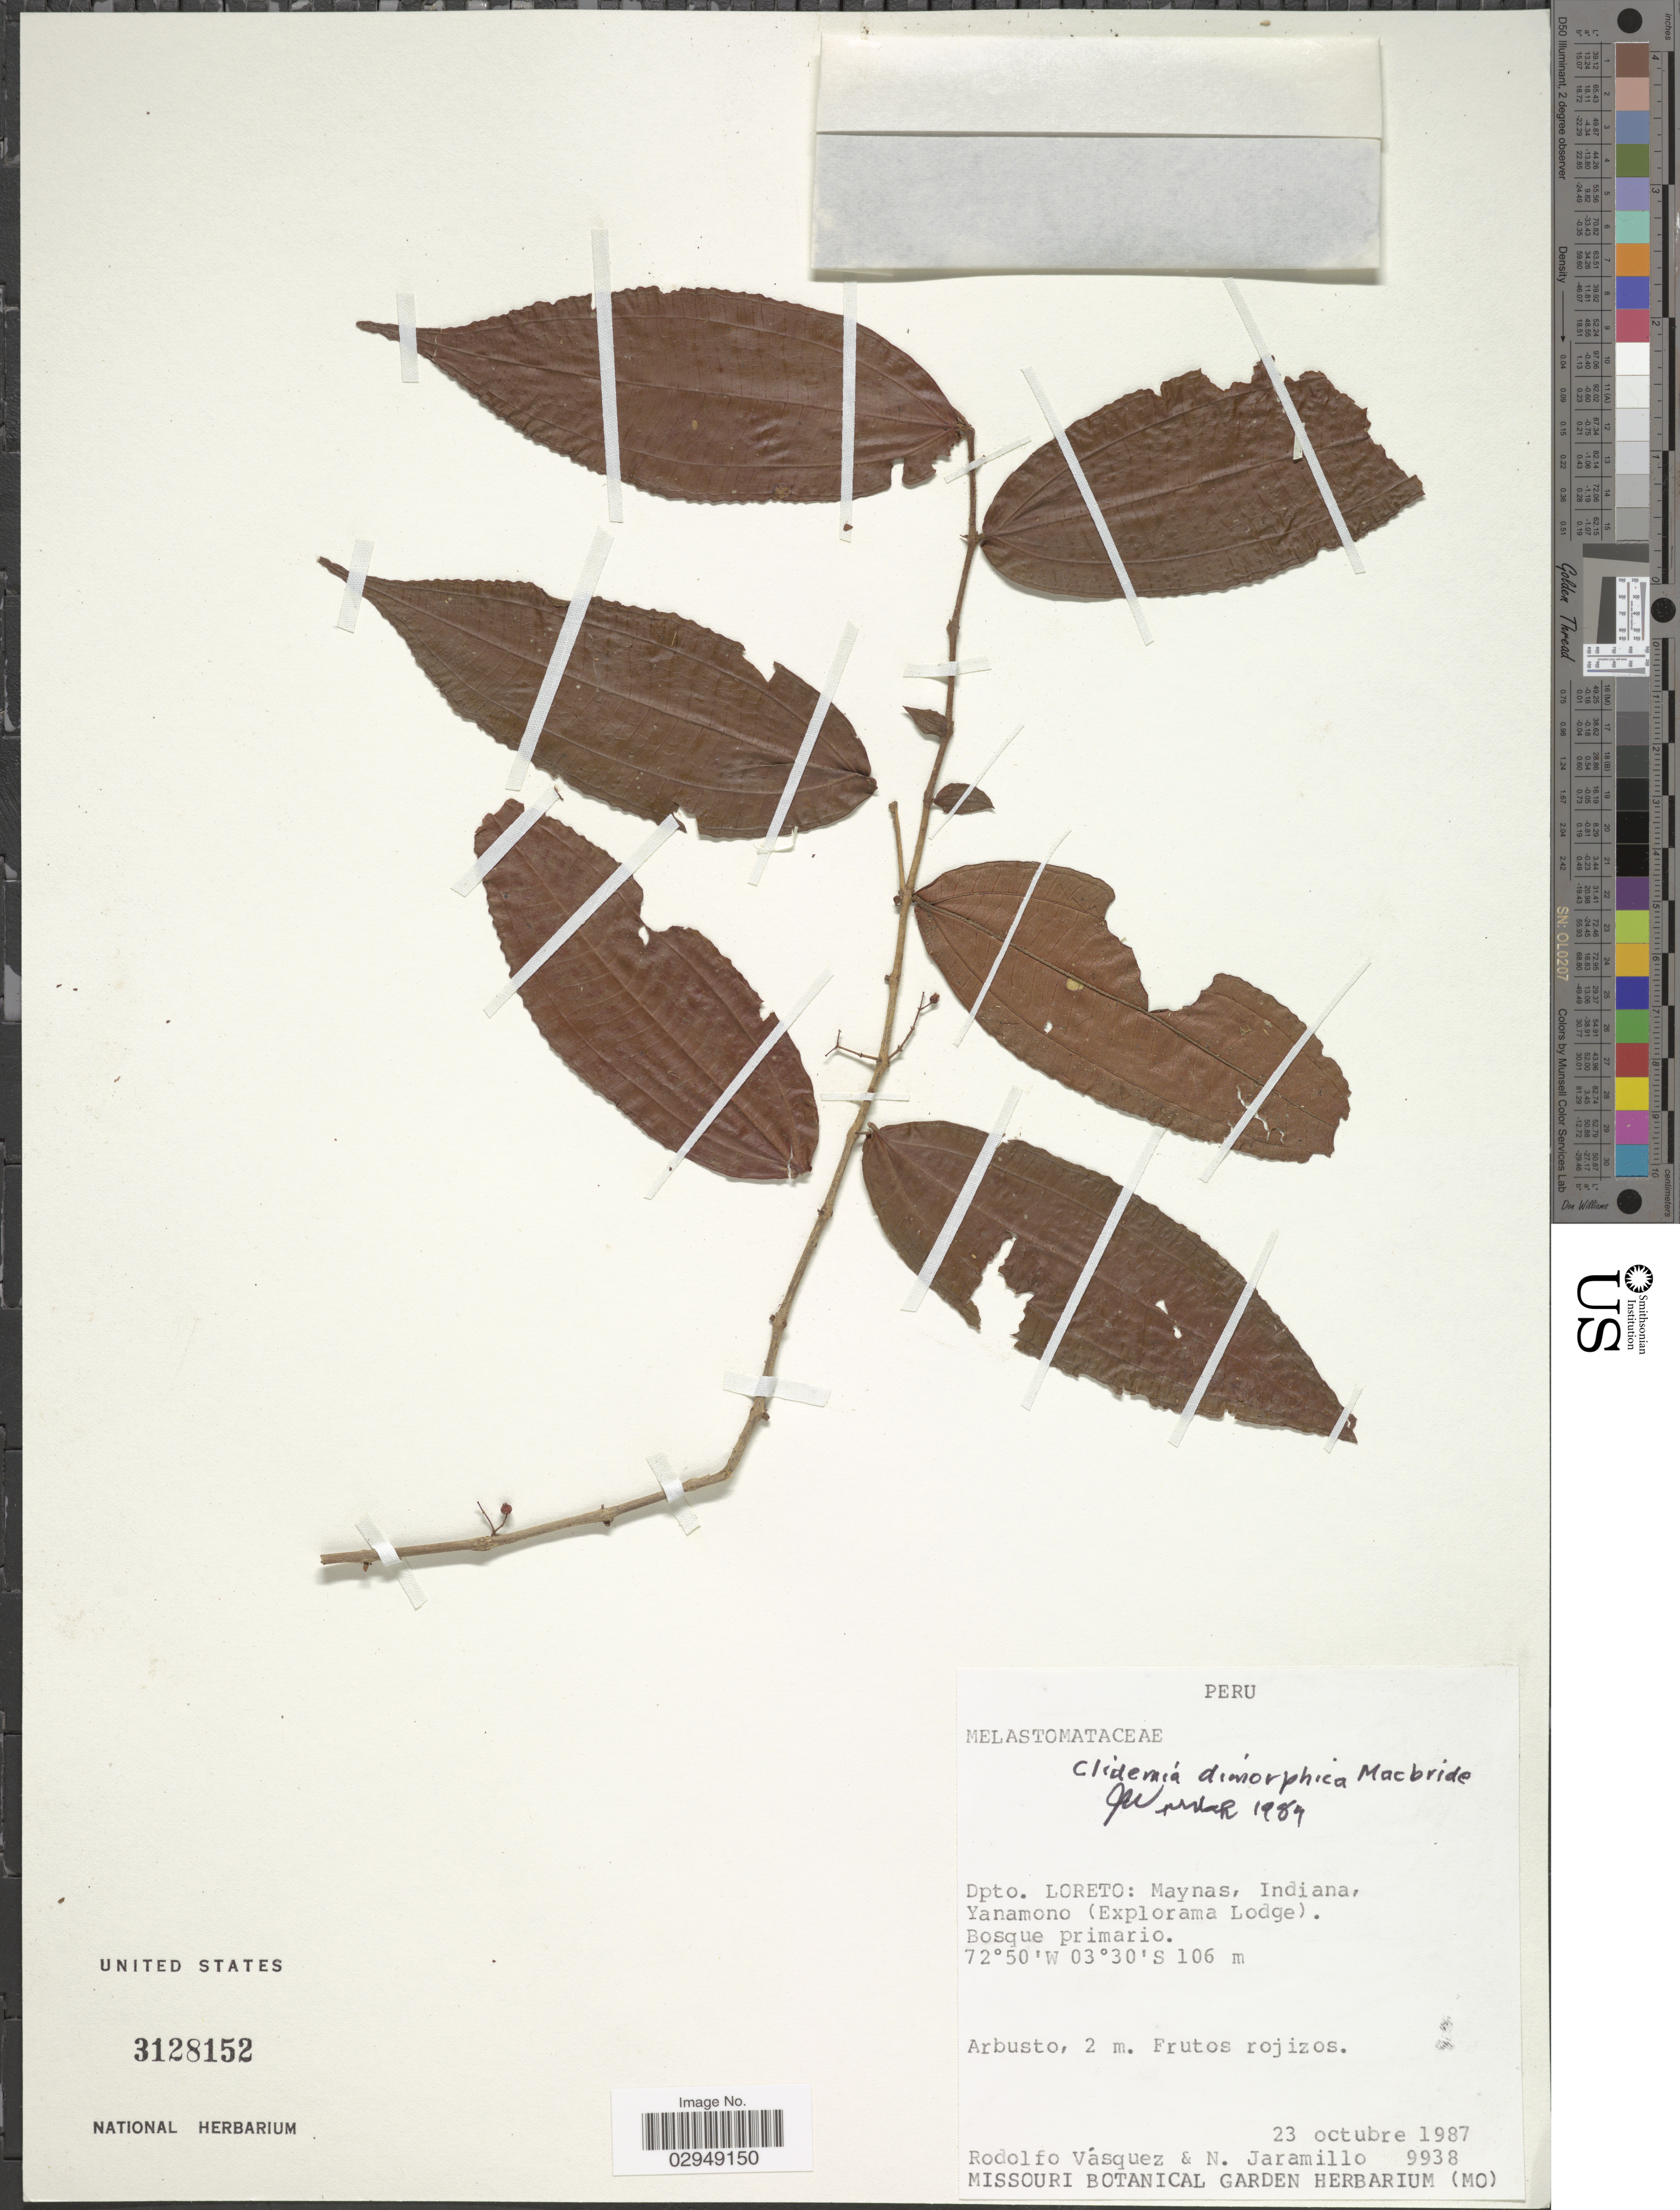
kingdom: Plantae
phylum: Tracheophyta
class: Magnoliopsida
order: Myrtales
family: Melastomataceae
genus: Clidemia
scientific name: Clidemia dimorphica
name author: J.F. Macbr.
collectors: R. Vásquez & N. Jaramillo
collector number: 9938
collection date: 1987-10-23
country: Peru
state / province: Loreto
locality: Dpto. Loreto, Maynas, Indiana, Yanamono (explorama Lodge).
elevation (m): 106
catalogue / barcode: US 3128152